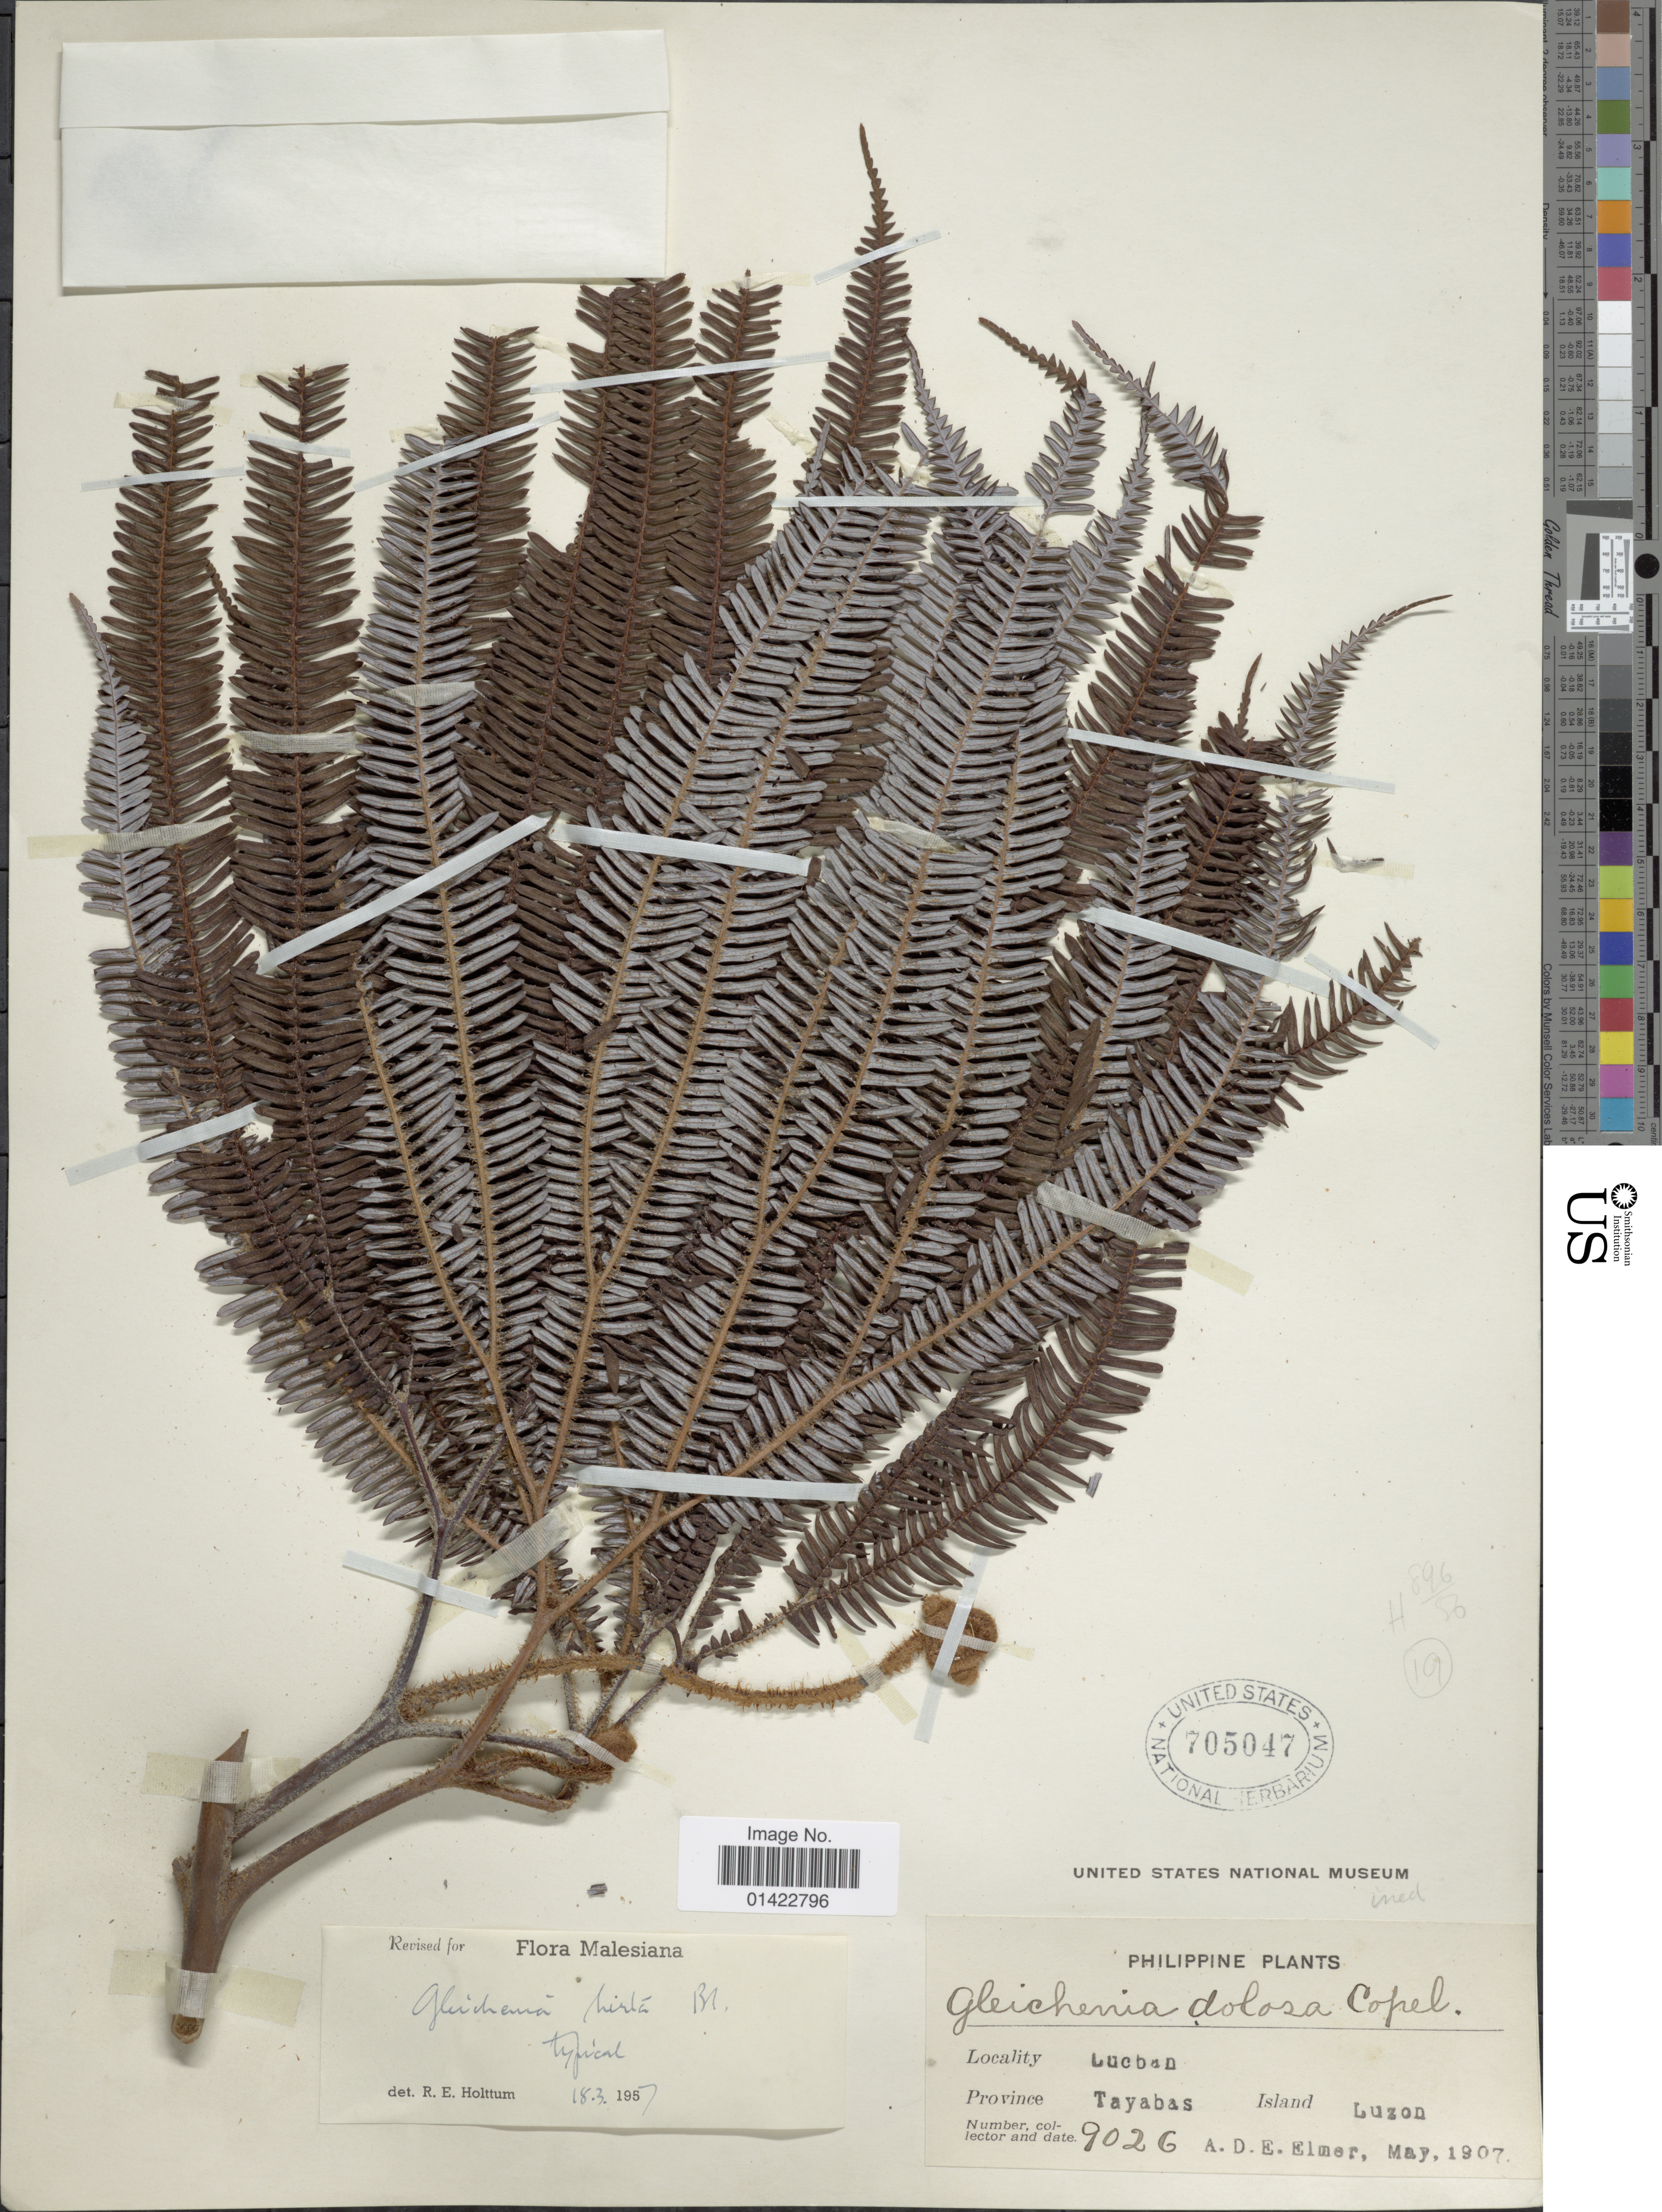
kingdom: Plantae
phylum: Tracheophyta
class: Polypodiopsida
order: Gleicheniales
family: Gleicheniaceae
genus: Sticherus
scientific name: Sticherus hirtus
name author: (Blume) Ching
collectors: A. D. E. Elmer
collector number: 9026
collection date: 1907-05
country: Philippines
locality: Lucban. Prov. Tayabas. Island Luzon.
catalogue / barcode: US 705047